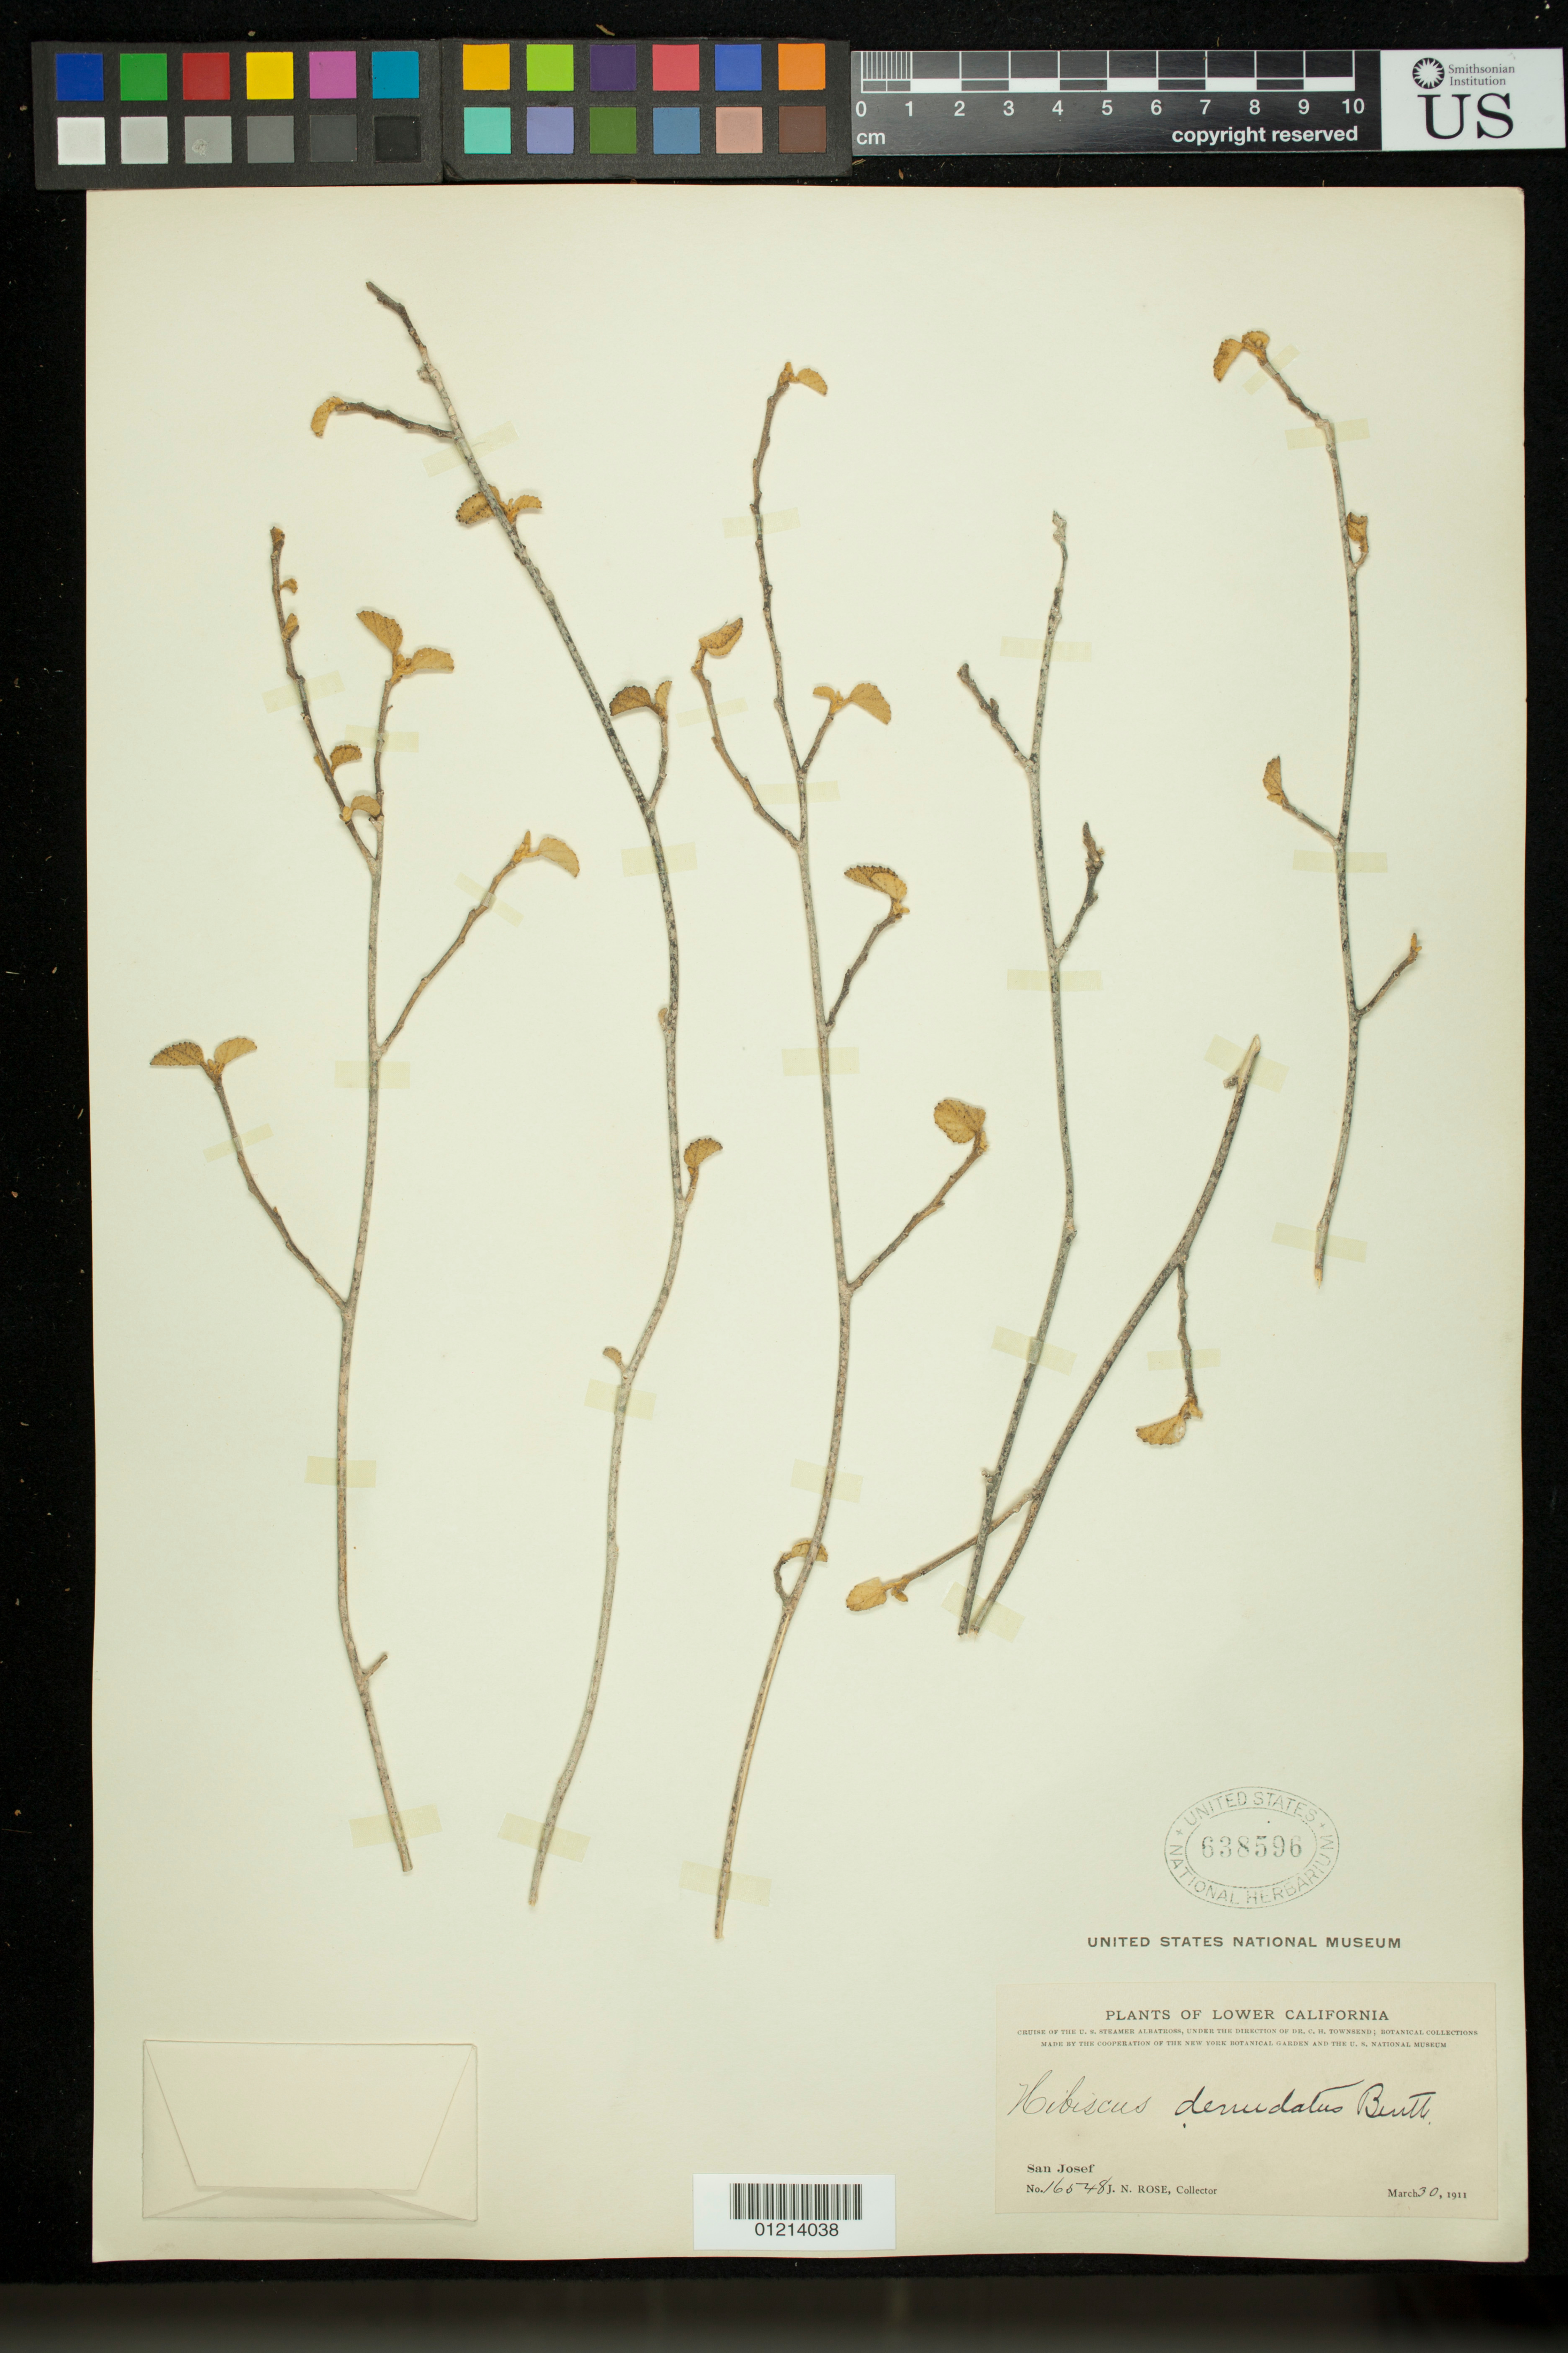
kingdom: Plantae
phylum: Tracheophyta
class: Magnoliopsida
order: Malvales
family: Malvaceae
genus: Hibiscus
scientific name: Hibiscus denudatus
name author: Benth.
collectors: J. N. Rose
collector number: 16548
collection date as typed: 30 Mar 1911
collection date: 1911-03-30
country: Mexico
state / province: Baja California Sur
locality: San Josef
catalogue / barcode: US 638596